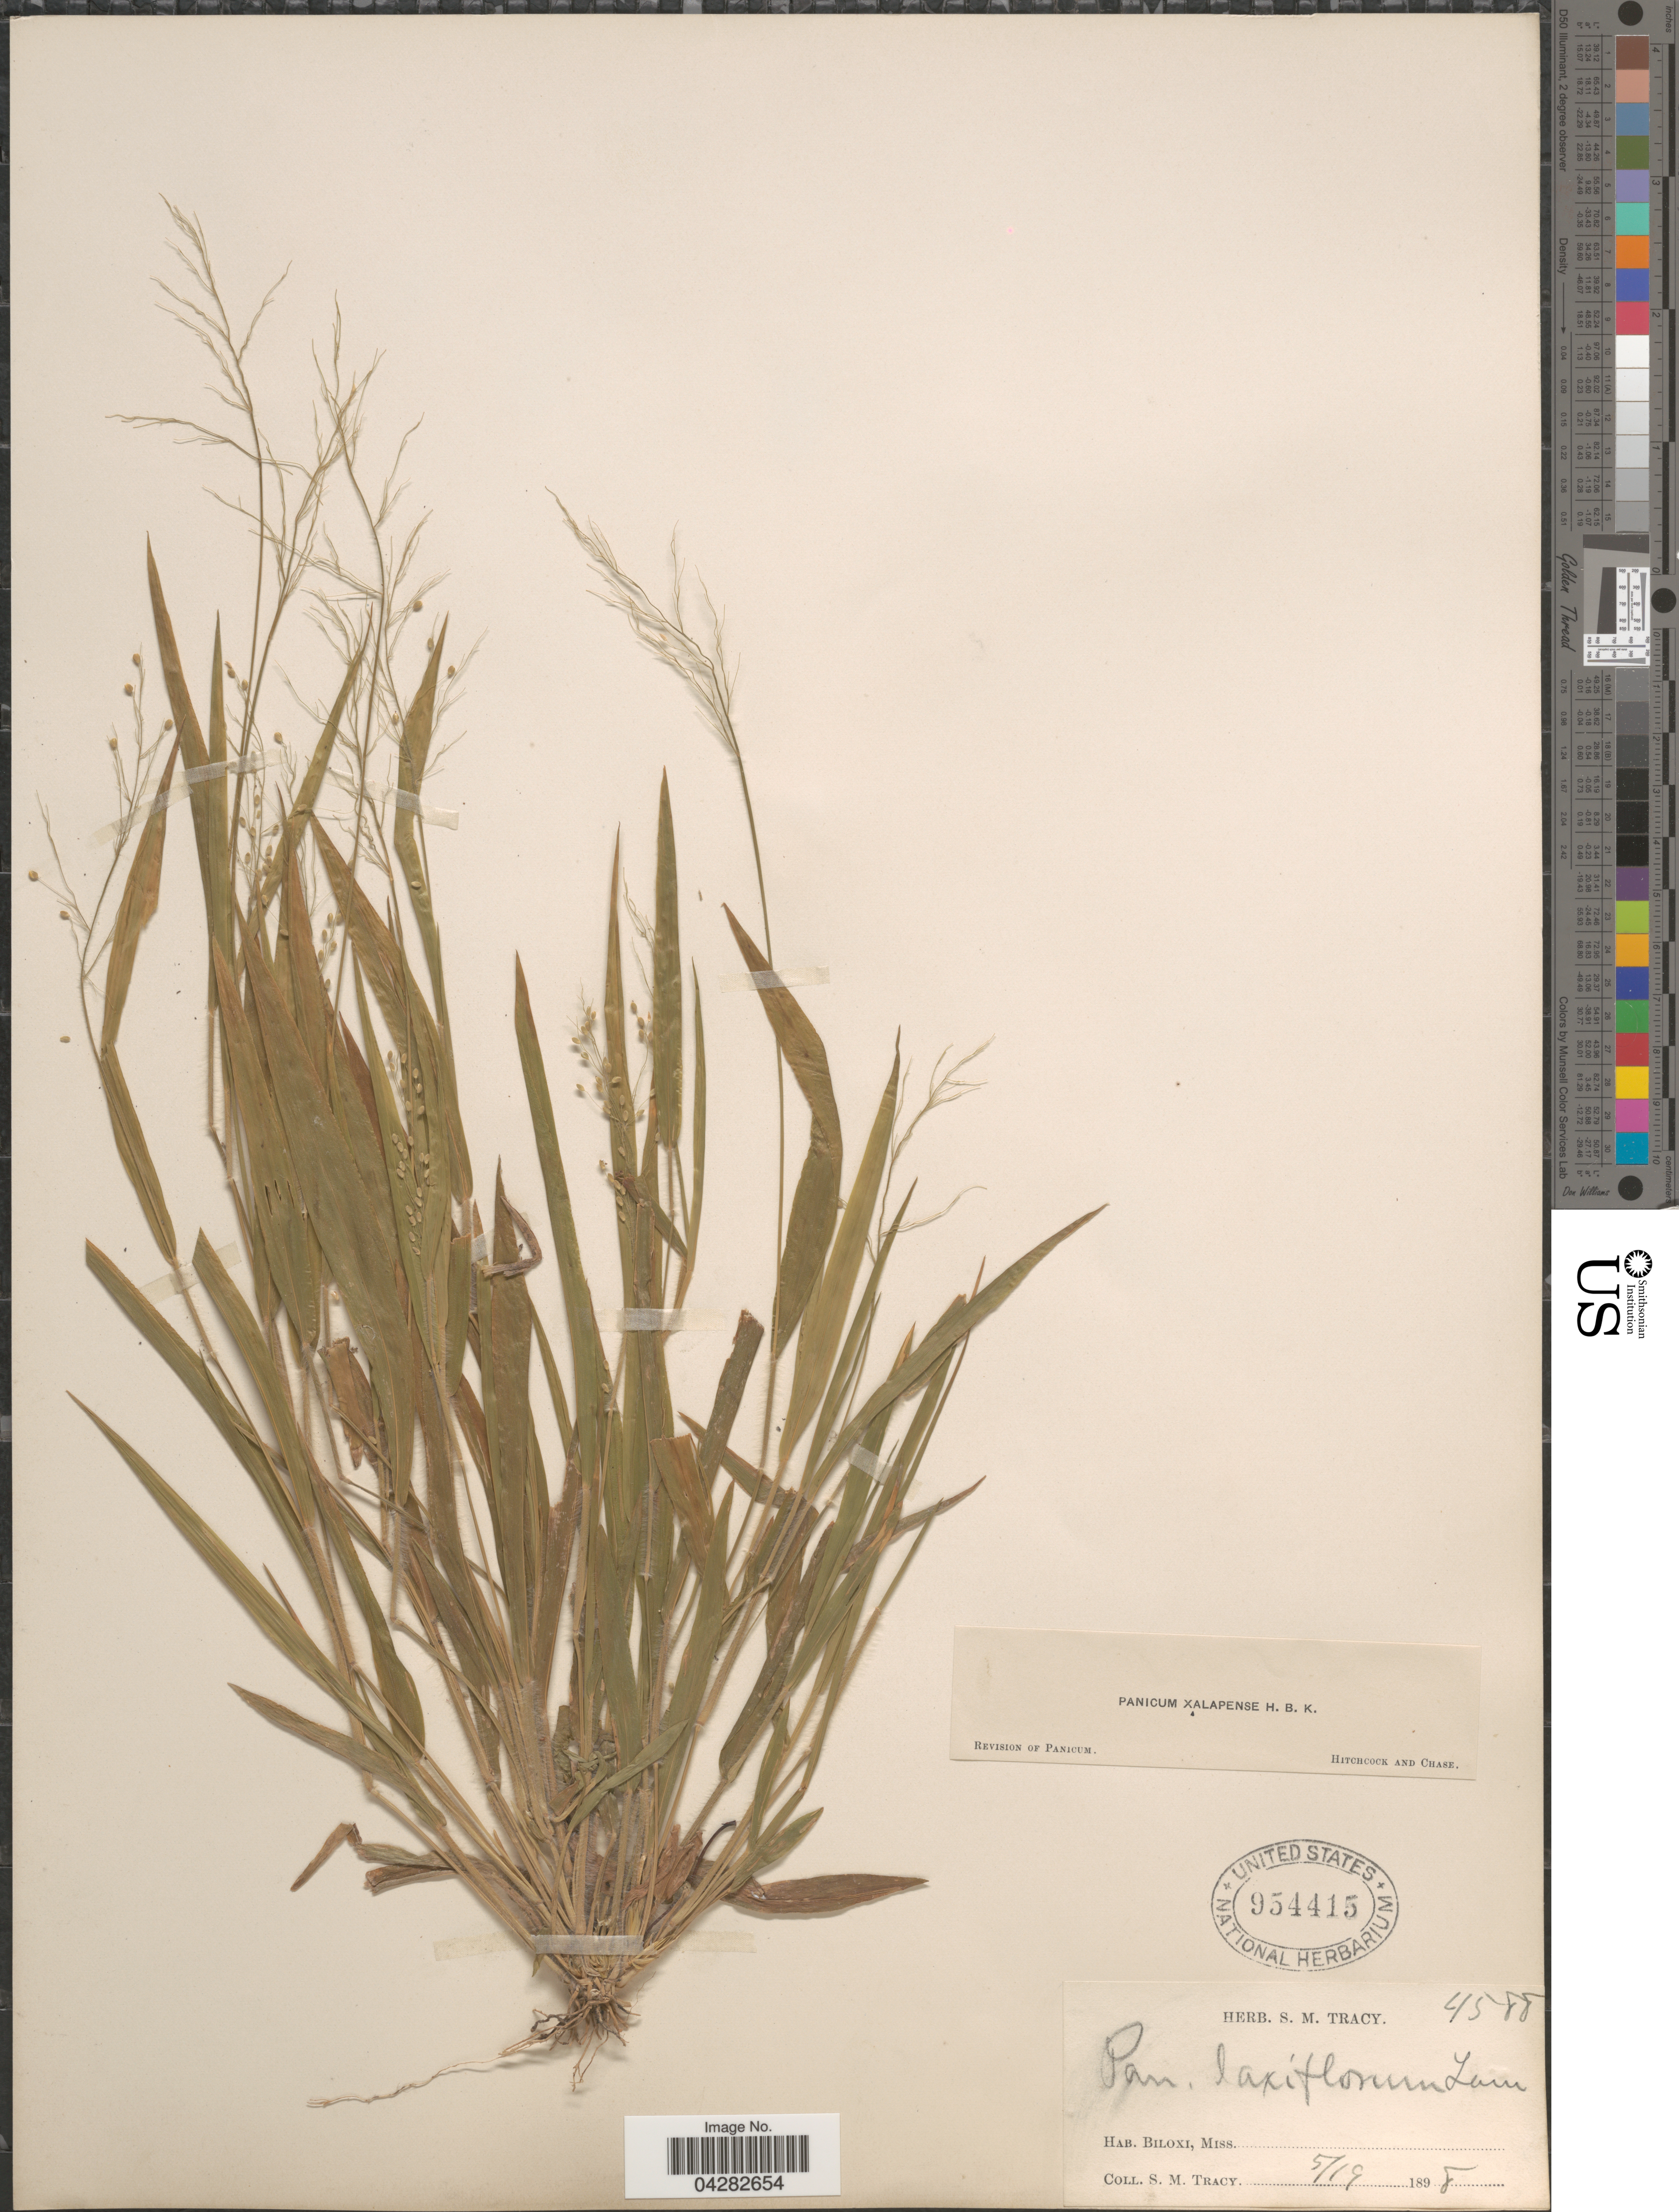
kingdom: Plantae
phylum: Tracheophyta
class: Liliopsida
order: Poales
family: Poaceae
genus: Dichanthelium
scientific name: Dichanthelium laxiflorum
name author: (Lam.) Gould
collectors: S. M. Tracy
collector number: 4588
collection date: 1898-05-19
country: United States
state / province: Mississippi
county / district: Harrison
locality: Biloxi.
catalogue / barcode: US 954415